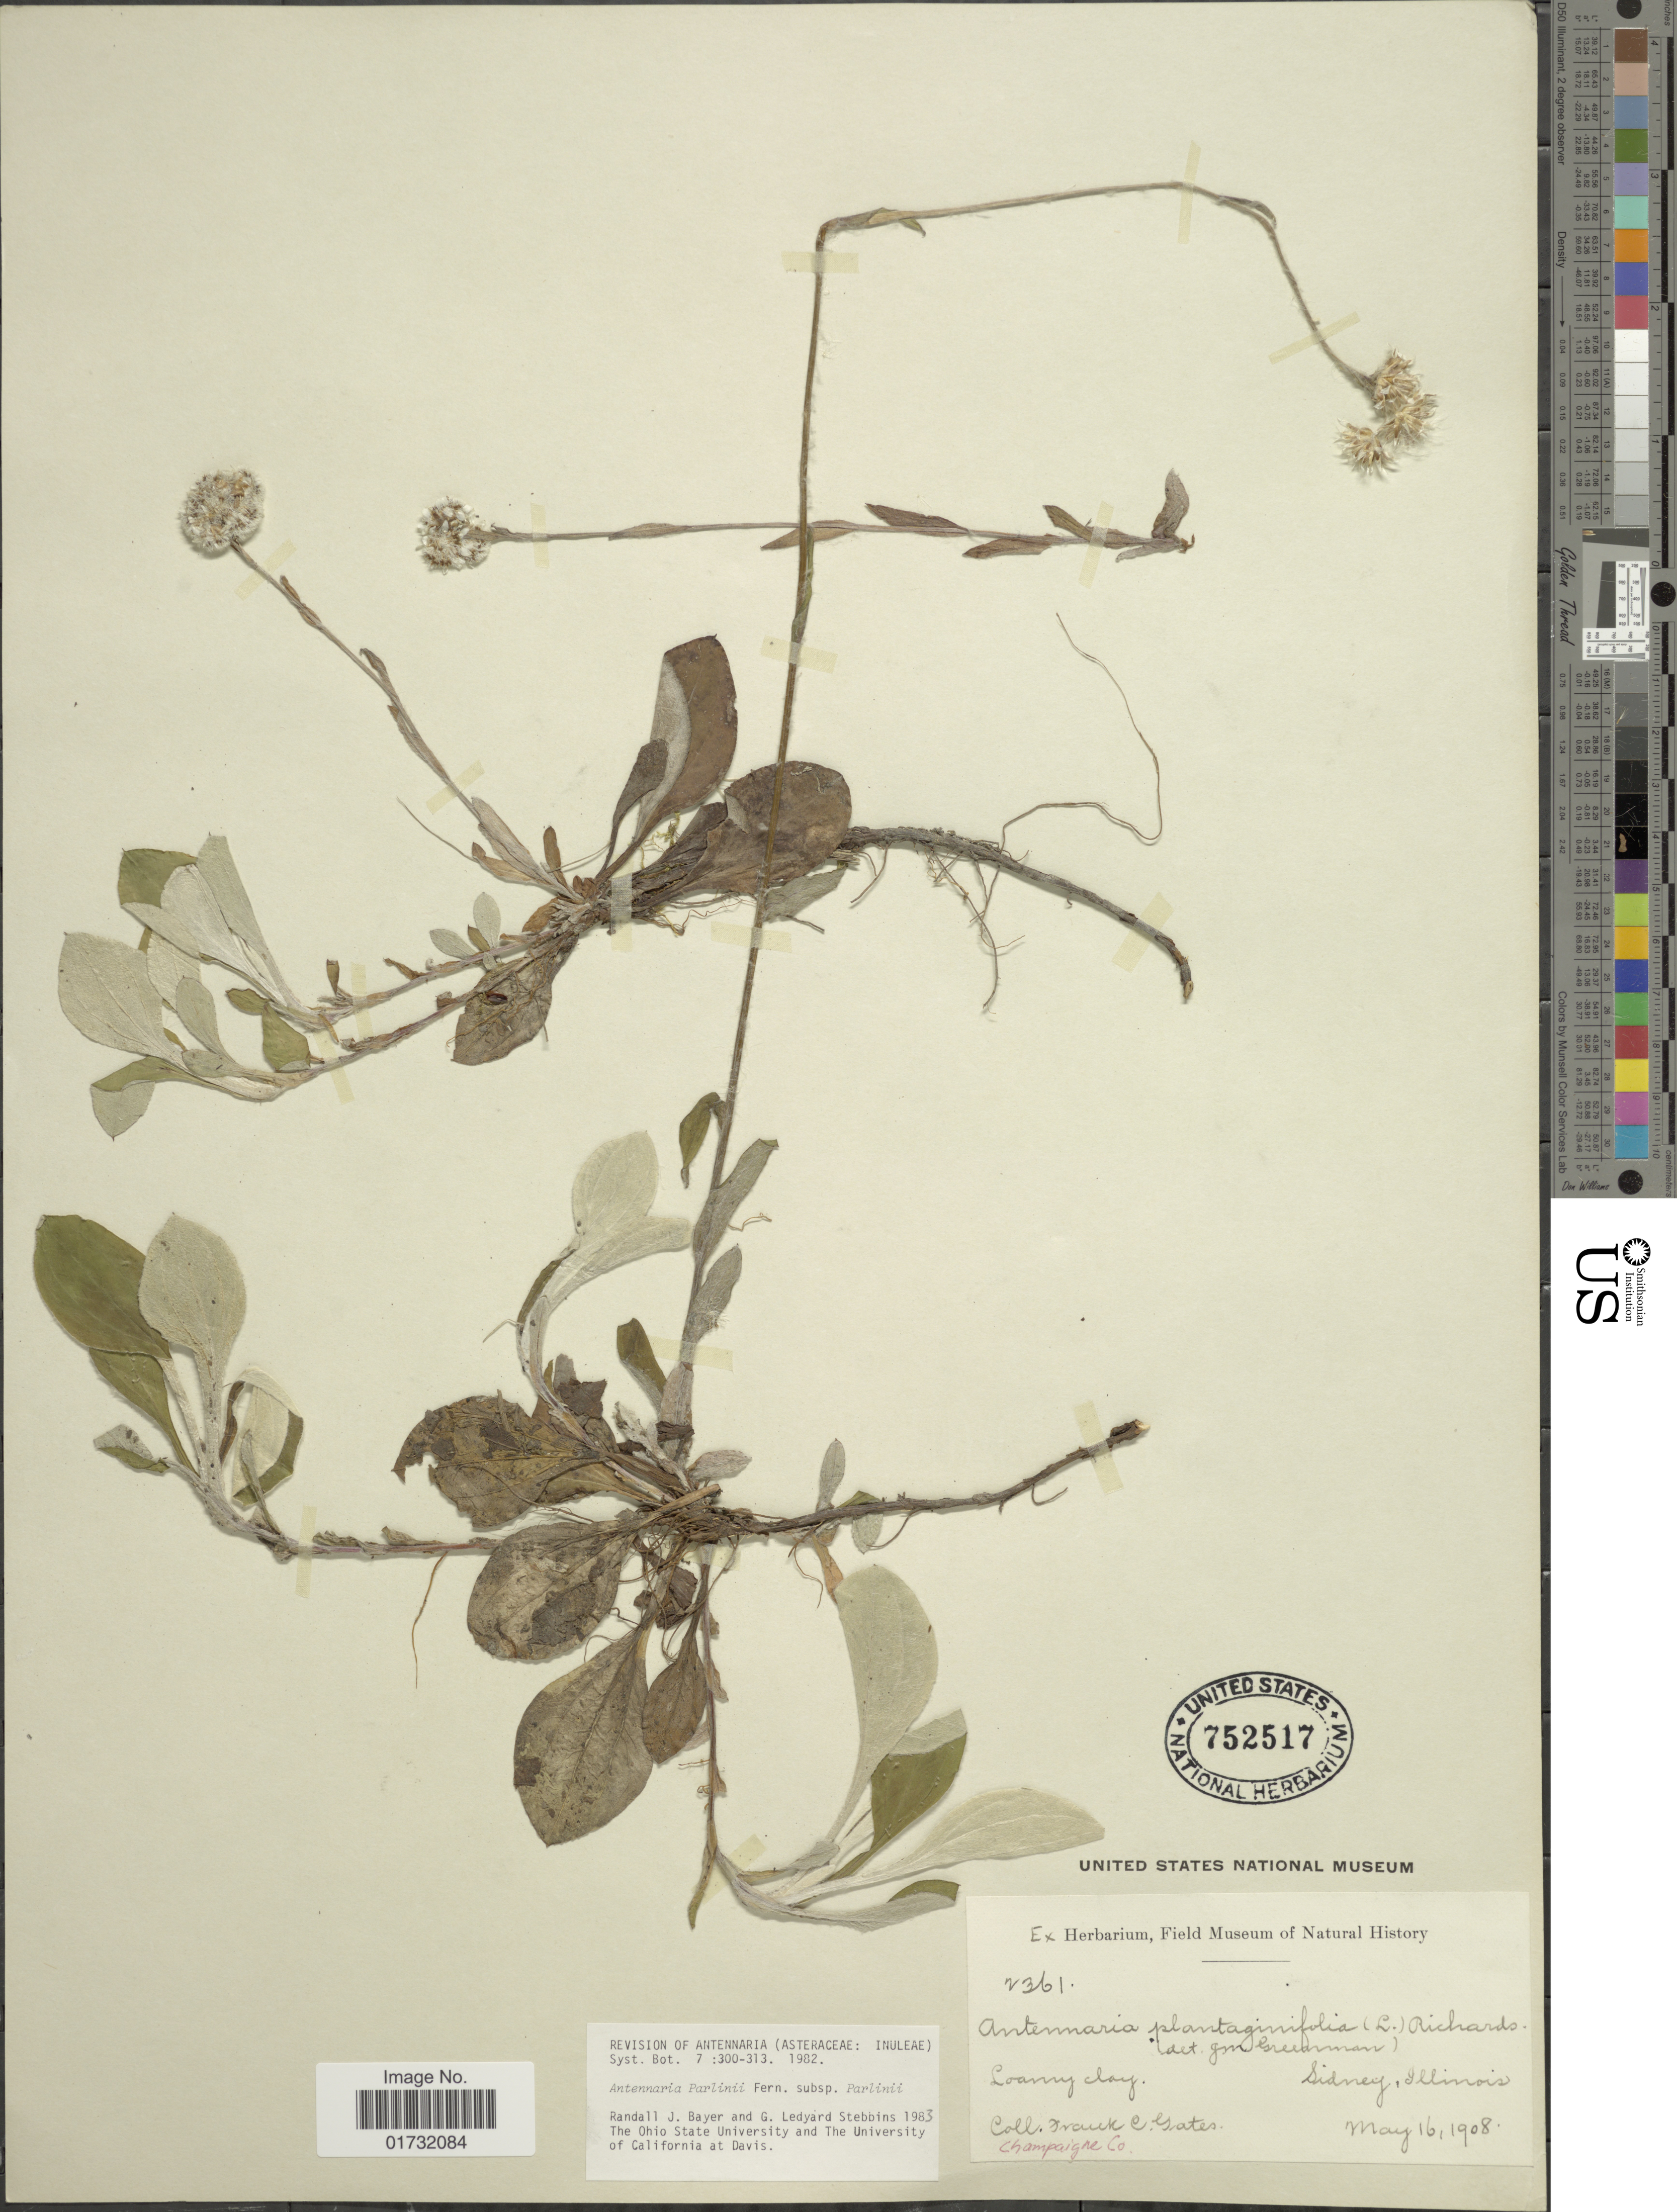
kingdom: Plantae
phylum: Tracheophyta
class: Magnoliopsida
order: Asterales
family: Asteraceae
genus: Antennaria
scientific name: Antennaria parlinii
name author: Fernald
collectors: F. C. Gates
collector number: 2361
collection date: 1908-05-16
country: United States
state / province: Illinois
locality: Sidney. Champaign Co.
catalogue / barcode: US 752517